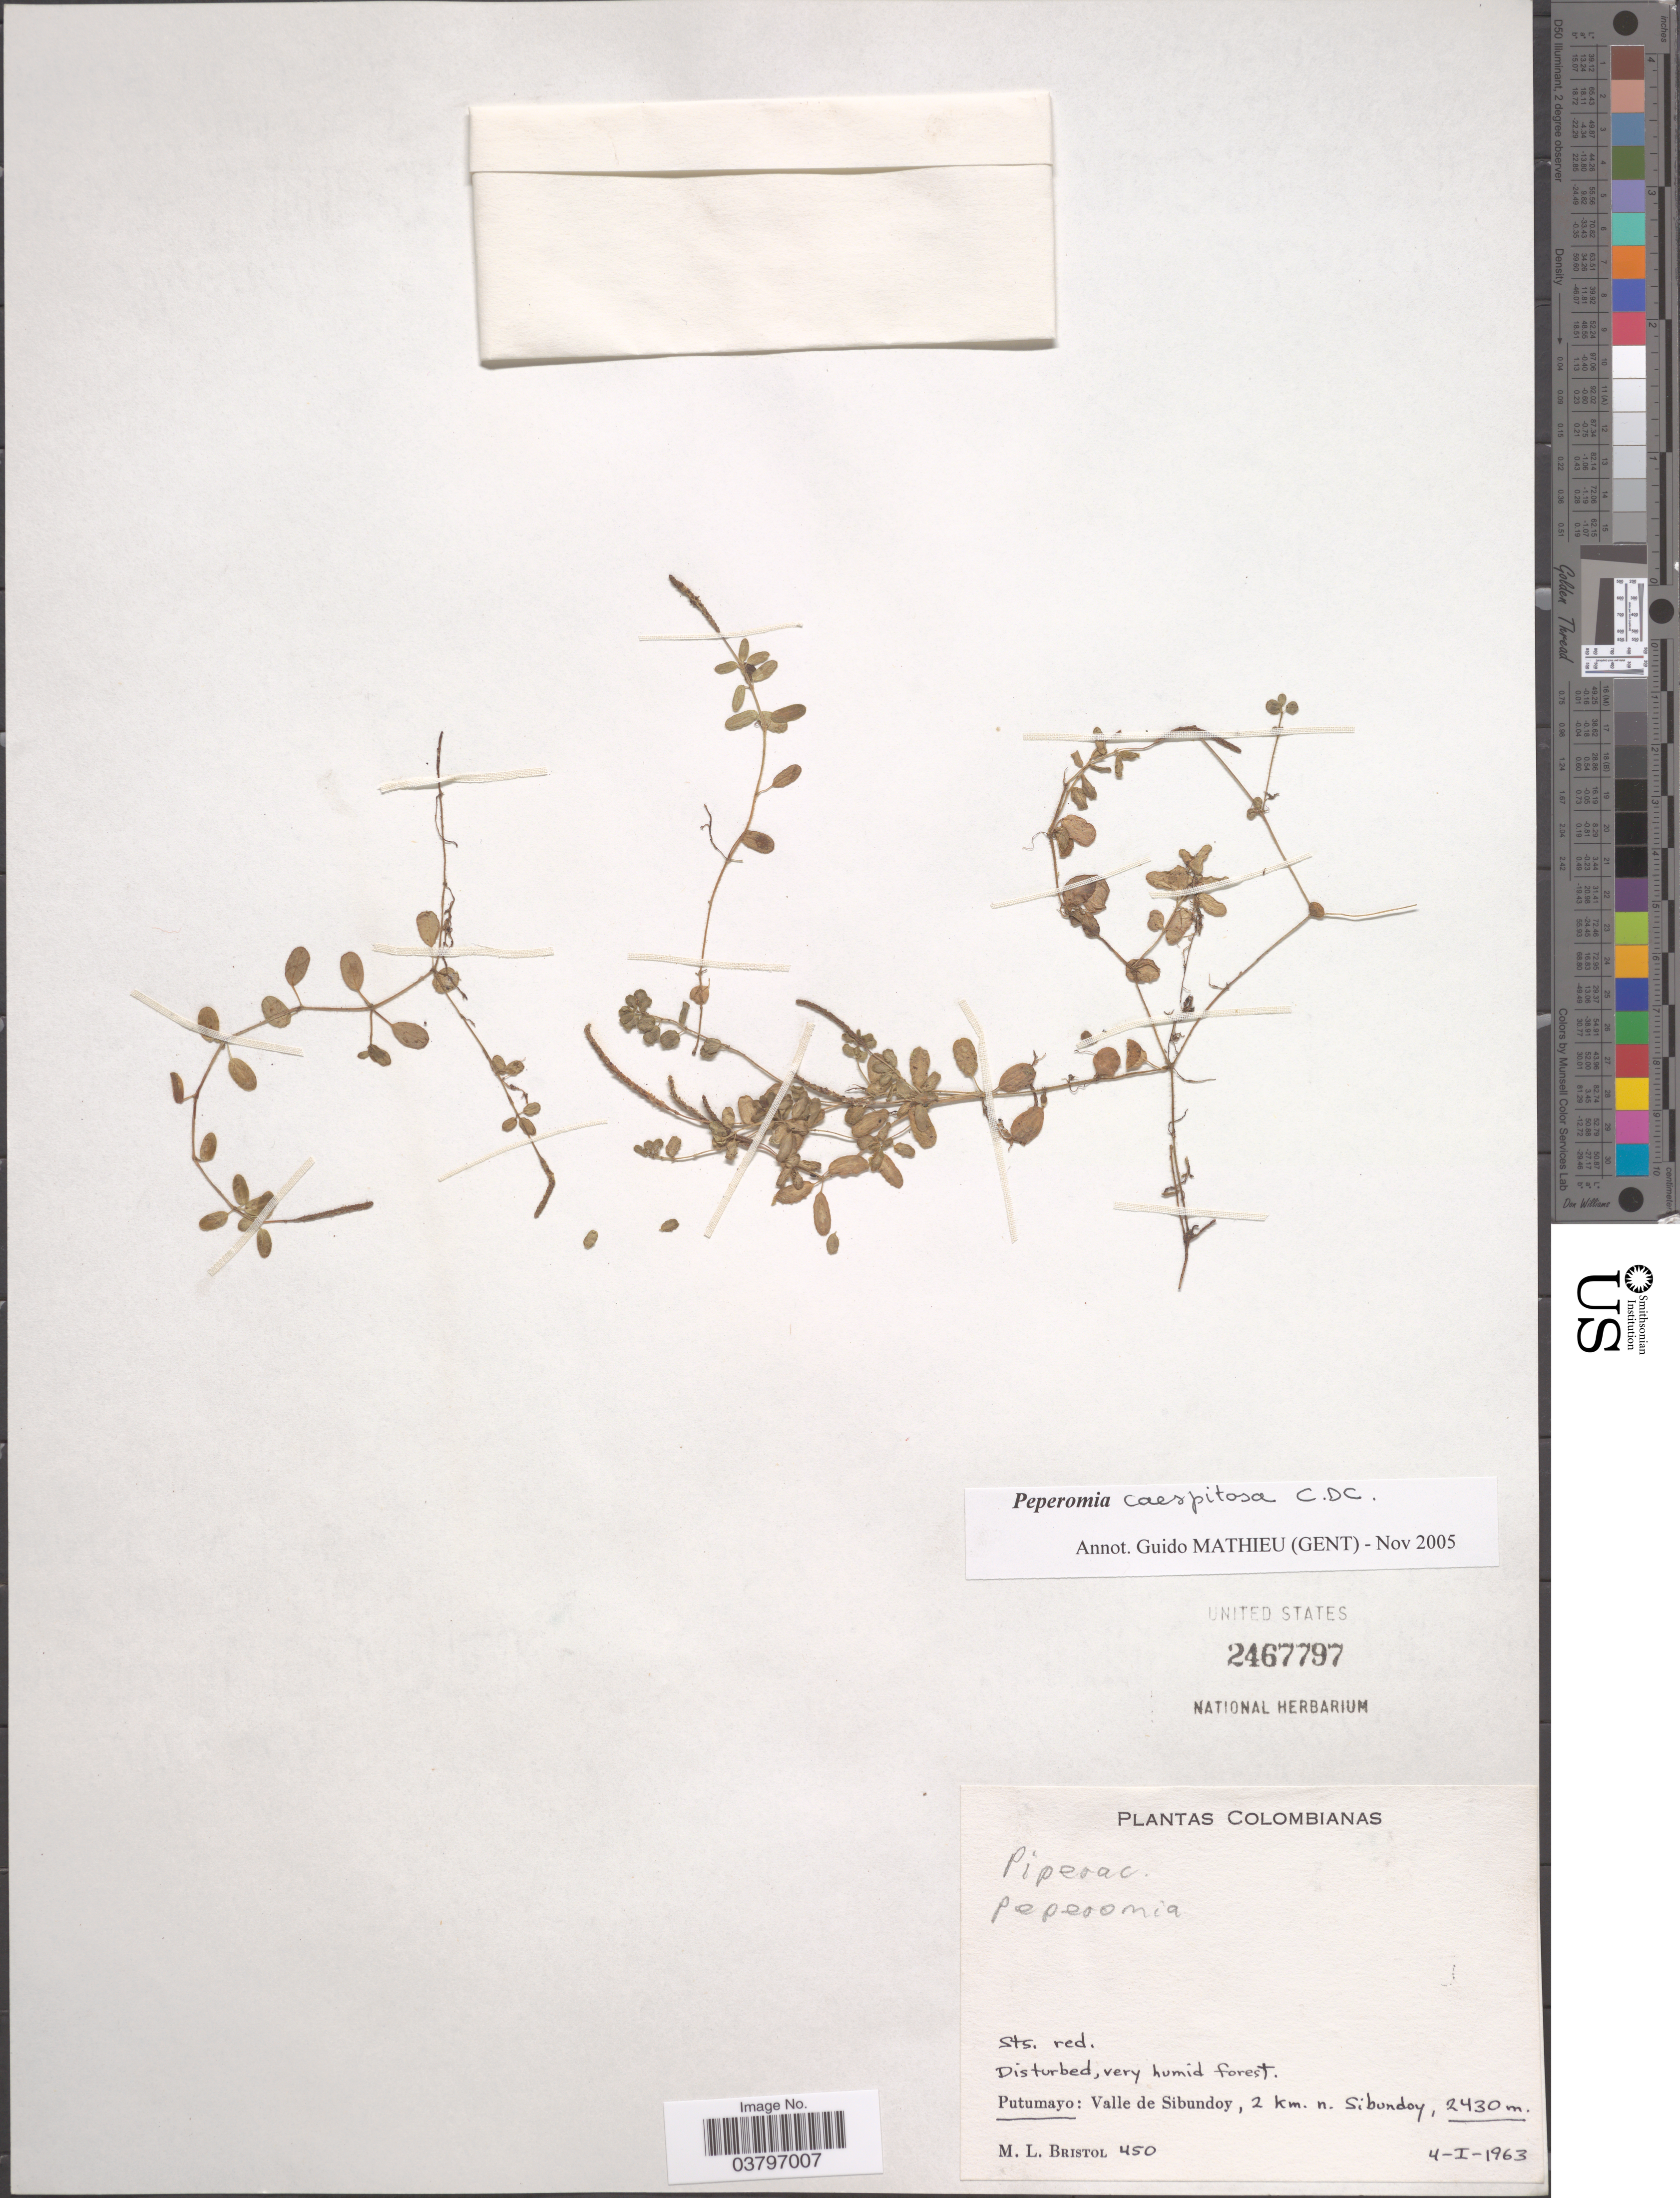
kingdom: Plantae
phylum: Tracheophyta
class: Magnoliopsida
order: Piperales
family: Piperaceae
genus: Peperomia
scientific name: Peperomia caespitosa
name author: C. DC.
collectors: M. L. Bristol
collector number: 450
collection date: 1963-01-04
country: Colombia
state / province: Putumayo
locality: Valle de Sibundoy, 2 km. n. Sibundoy.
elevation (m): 2430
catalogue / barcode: US 2467797